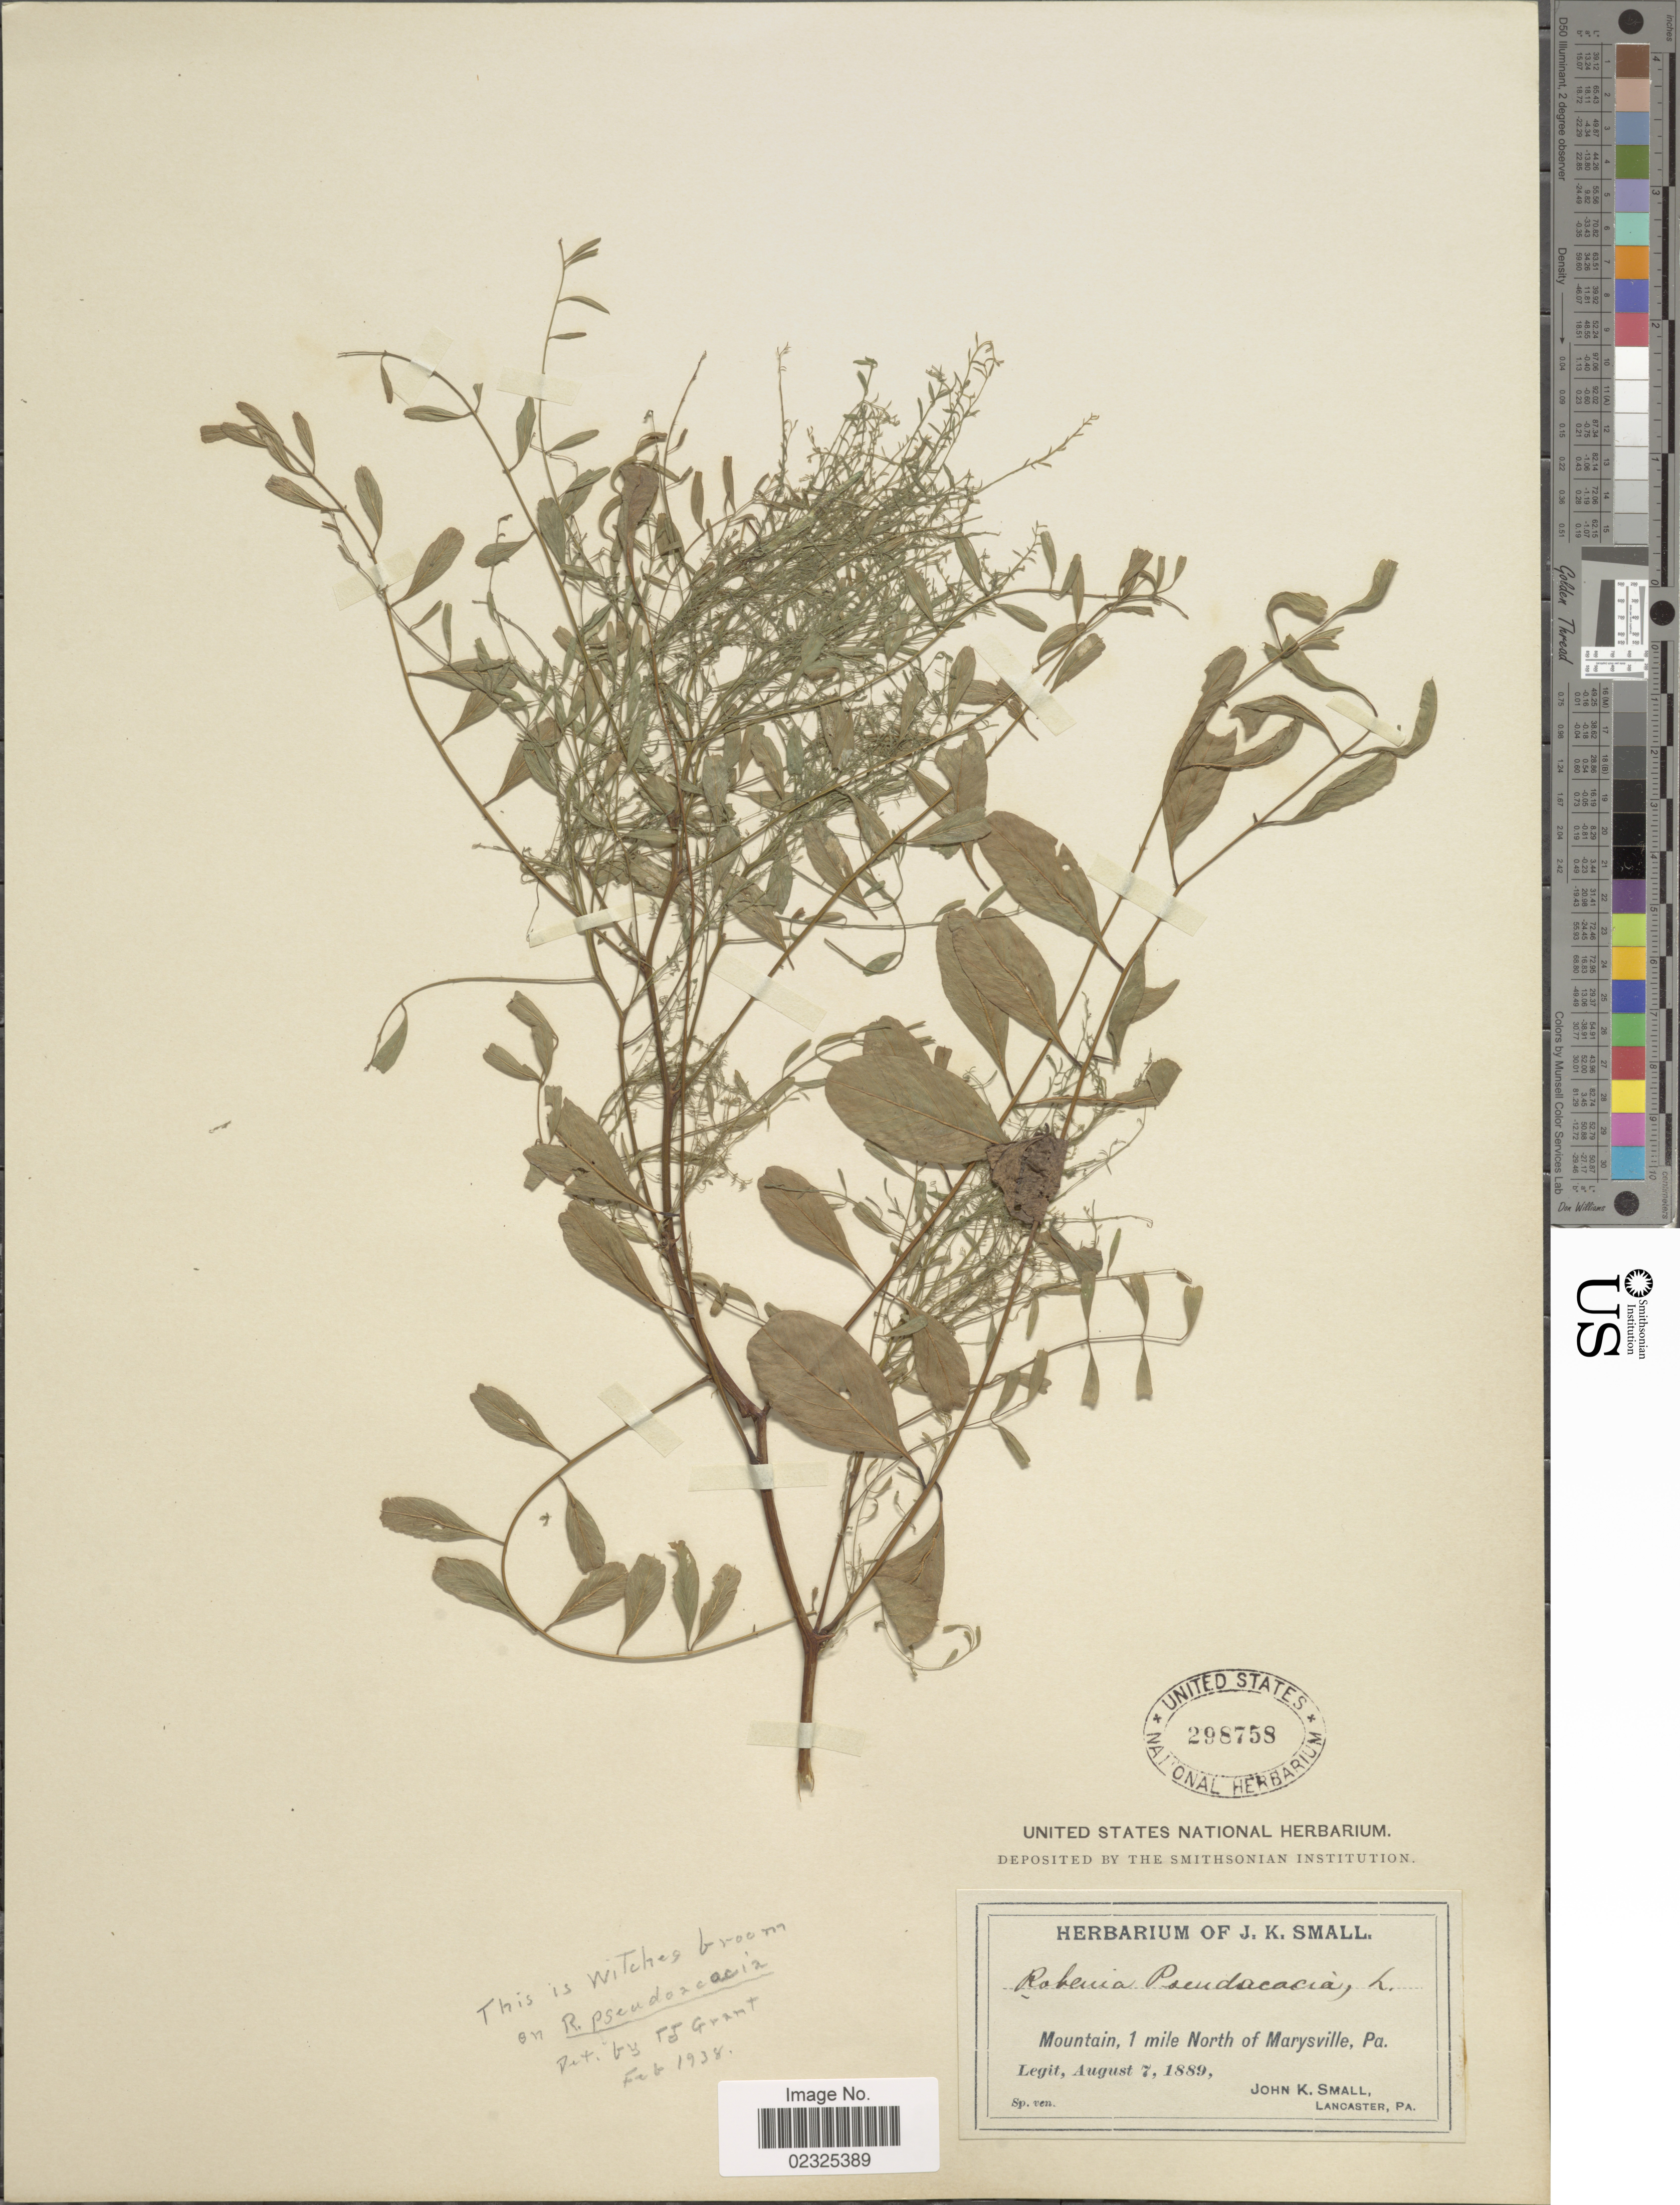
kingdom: Plantae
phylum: Tracheophyta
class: Magnoliopsida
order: Fabales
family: Fabaceae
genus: Robinia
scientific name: Robinia pseudoacacia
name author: L.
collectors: J. K. Small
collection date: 1889-08-07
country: United States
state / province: Pennsylvania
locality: Mountain, 1 mile North of Marysville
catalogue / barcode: US 298758